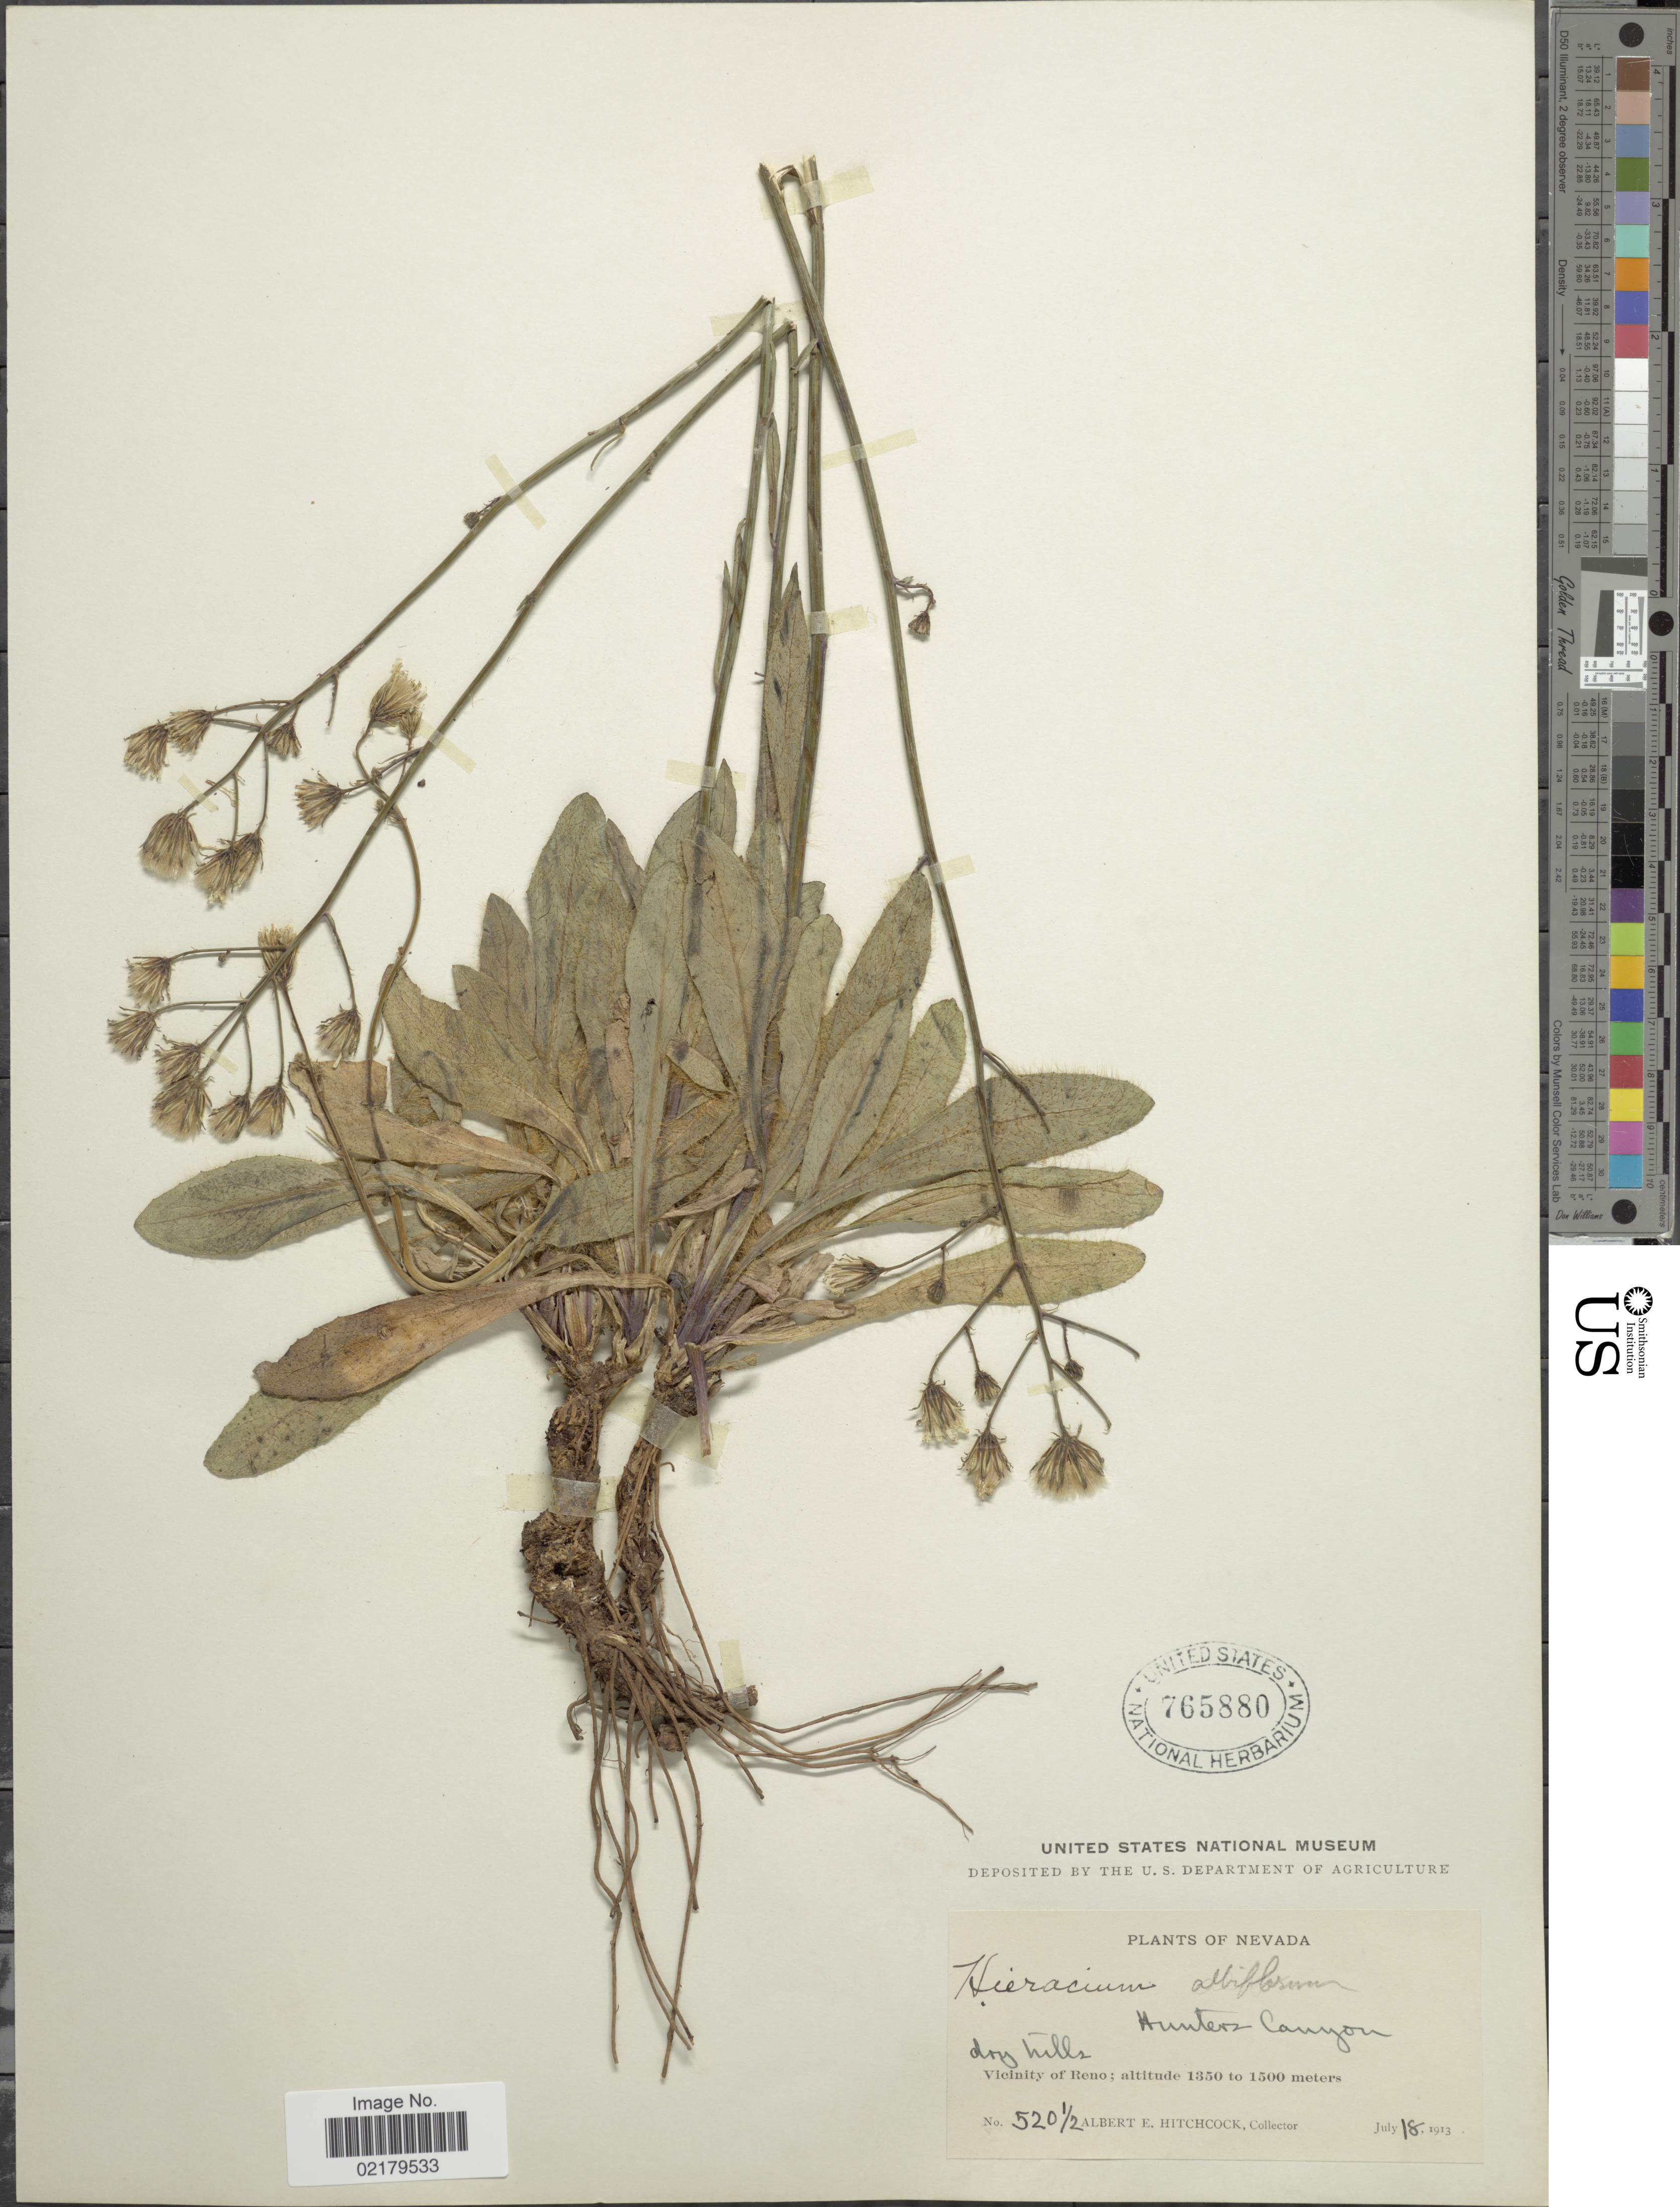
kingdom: Plantae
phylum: Tracheophyta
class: Magnoliopsida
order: Asterales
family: Asteraceae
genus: Hieracium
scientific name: Hieracium albiflorum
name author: Hook.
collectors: A. Hitchcock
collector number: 520½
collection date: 1913-07-18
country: United States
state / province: Nevada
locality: Dry hills, Vicinity of Reno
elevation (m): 1350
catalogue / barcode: US 765880